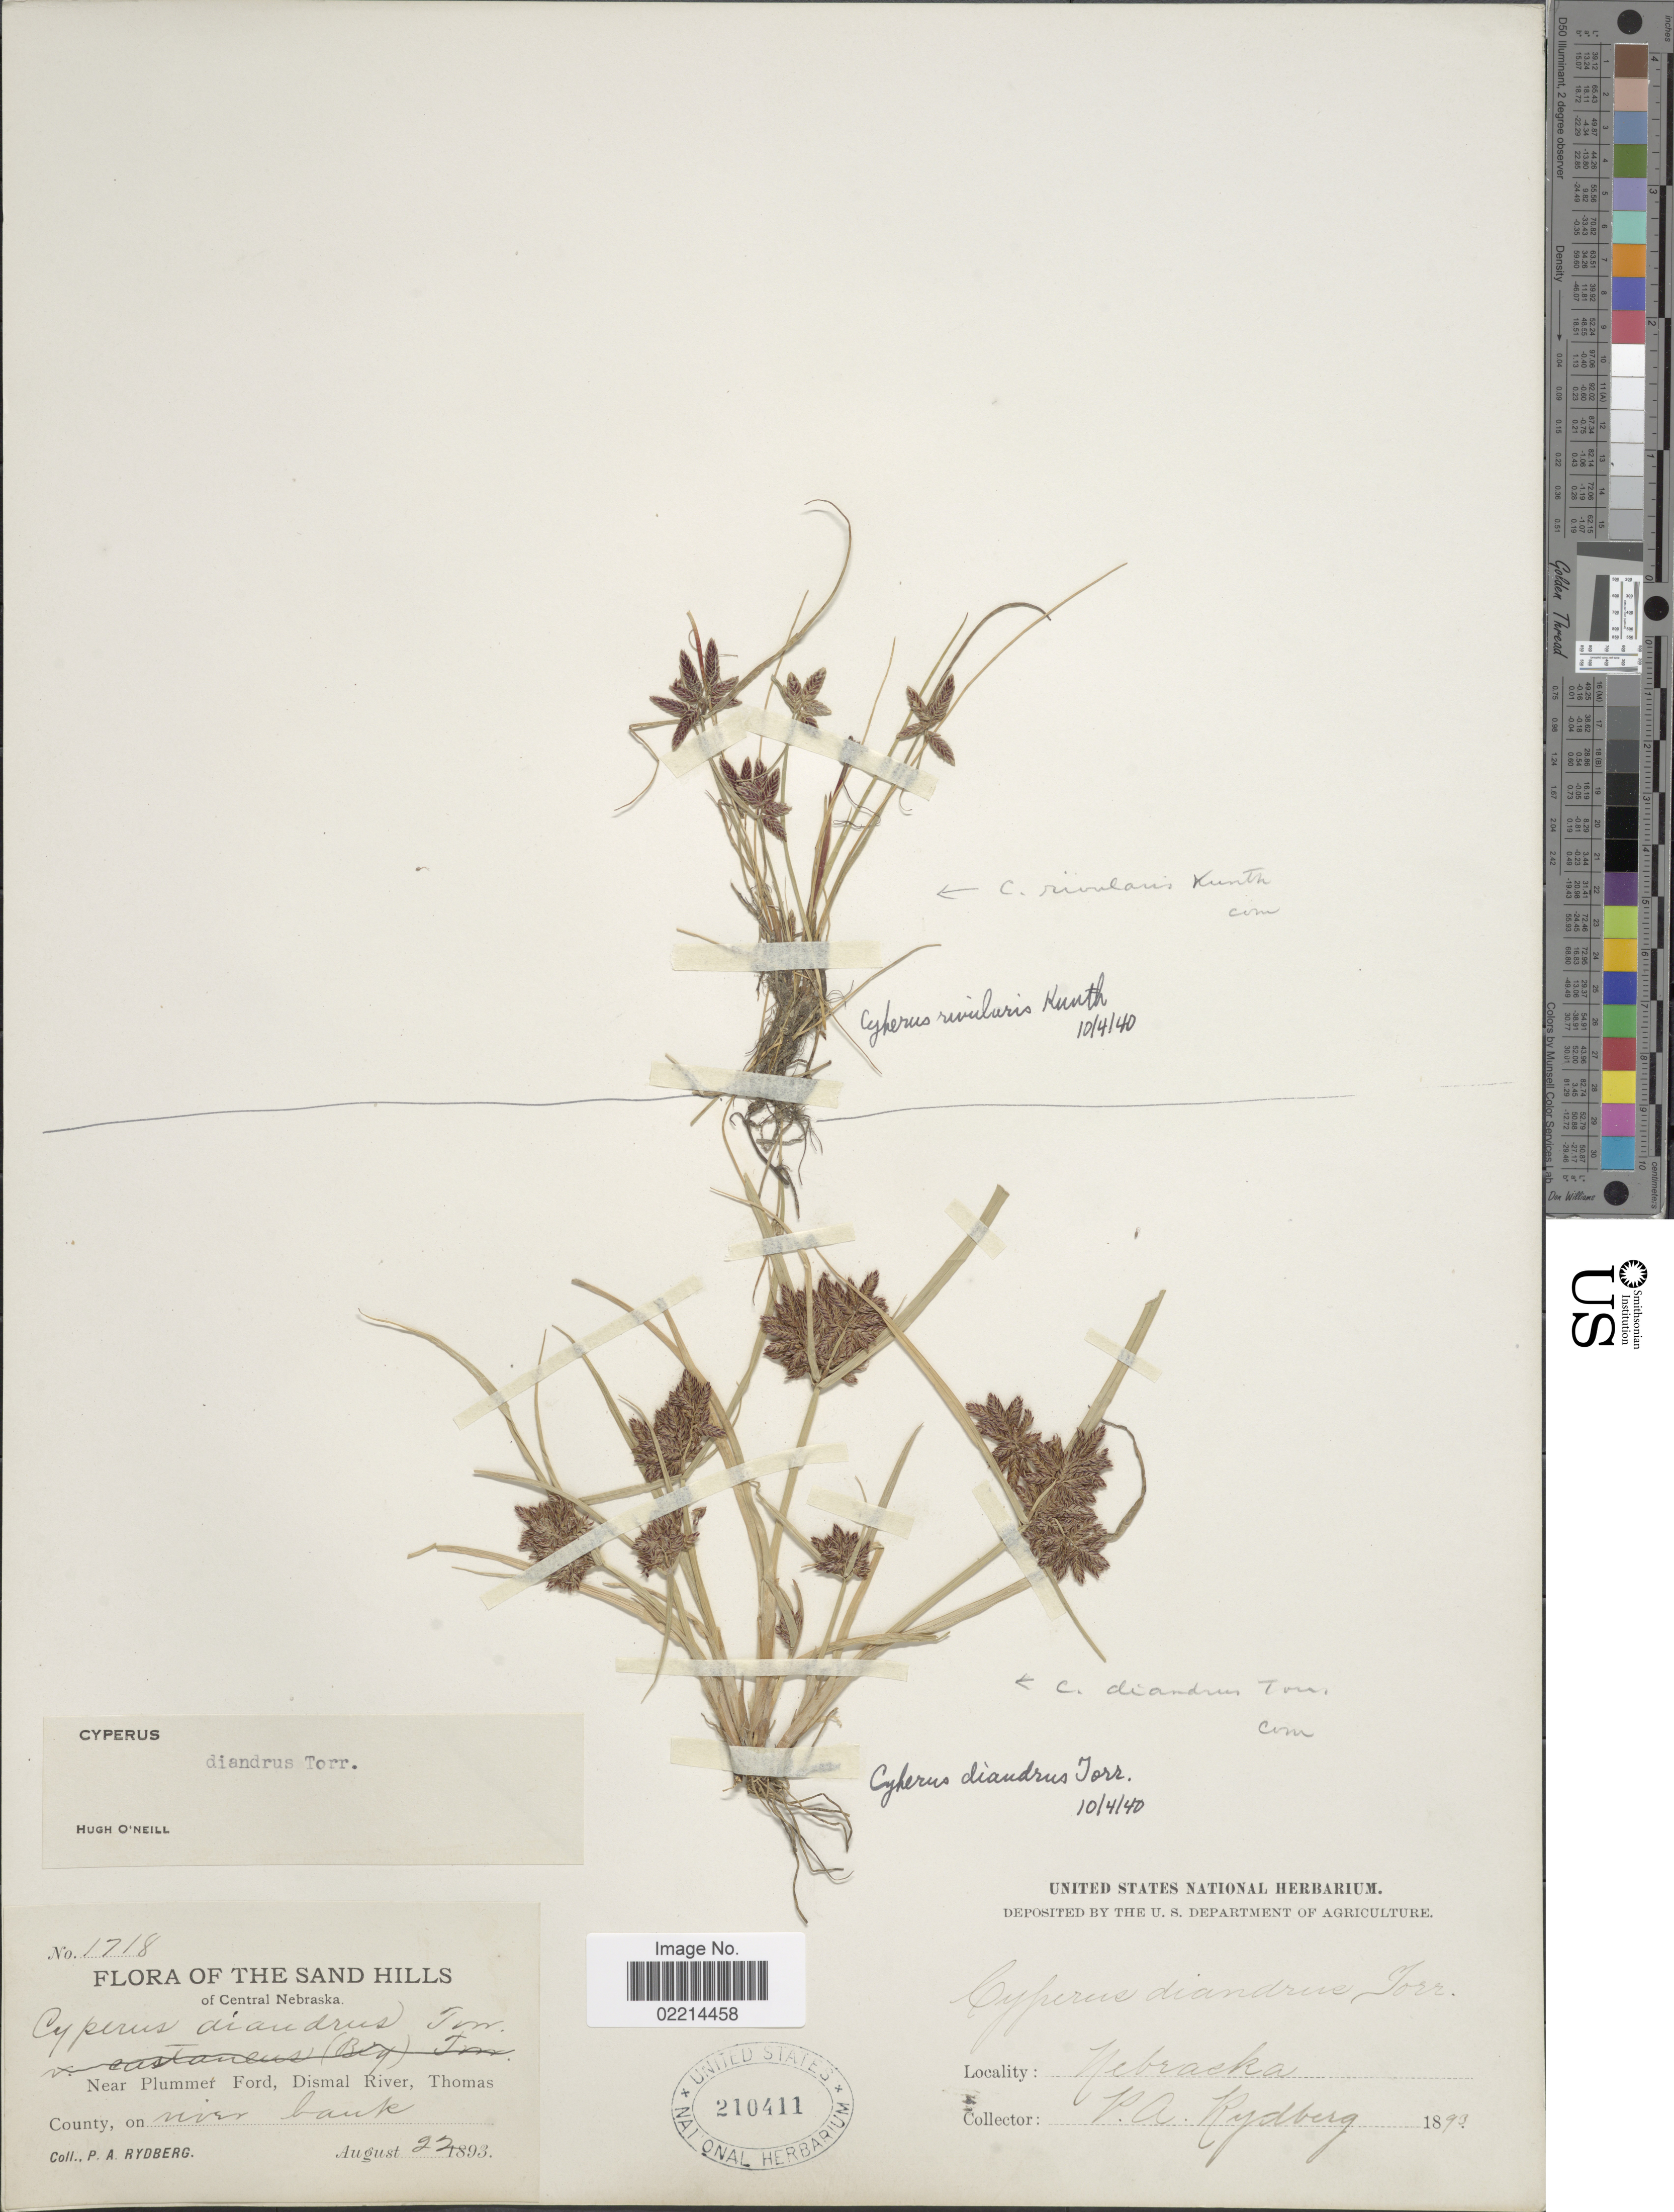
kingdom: Plantae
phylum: Tracheophyta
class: Liliopsida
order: Poales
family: Cyperaceae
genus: Cyperus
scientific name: Cyperus diandrus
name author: Torr.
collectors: P. A. Rydberg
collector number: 1718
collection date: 1893-08-22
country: United States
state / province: Nebraska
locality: The Sand Hills of Central Nebraska, near Plummer Ford, Dismal River, Thomas County, on river bank.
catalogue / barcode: US 210411